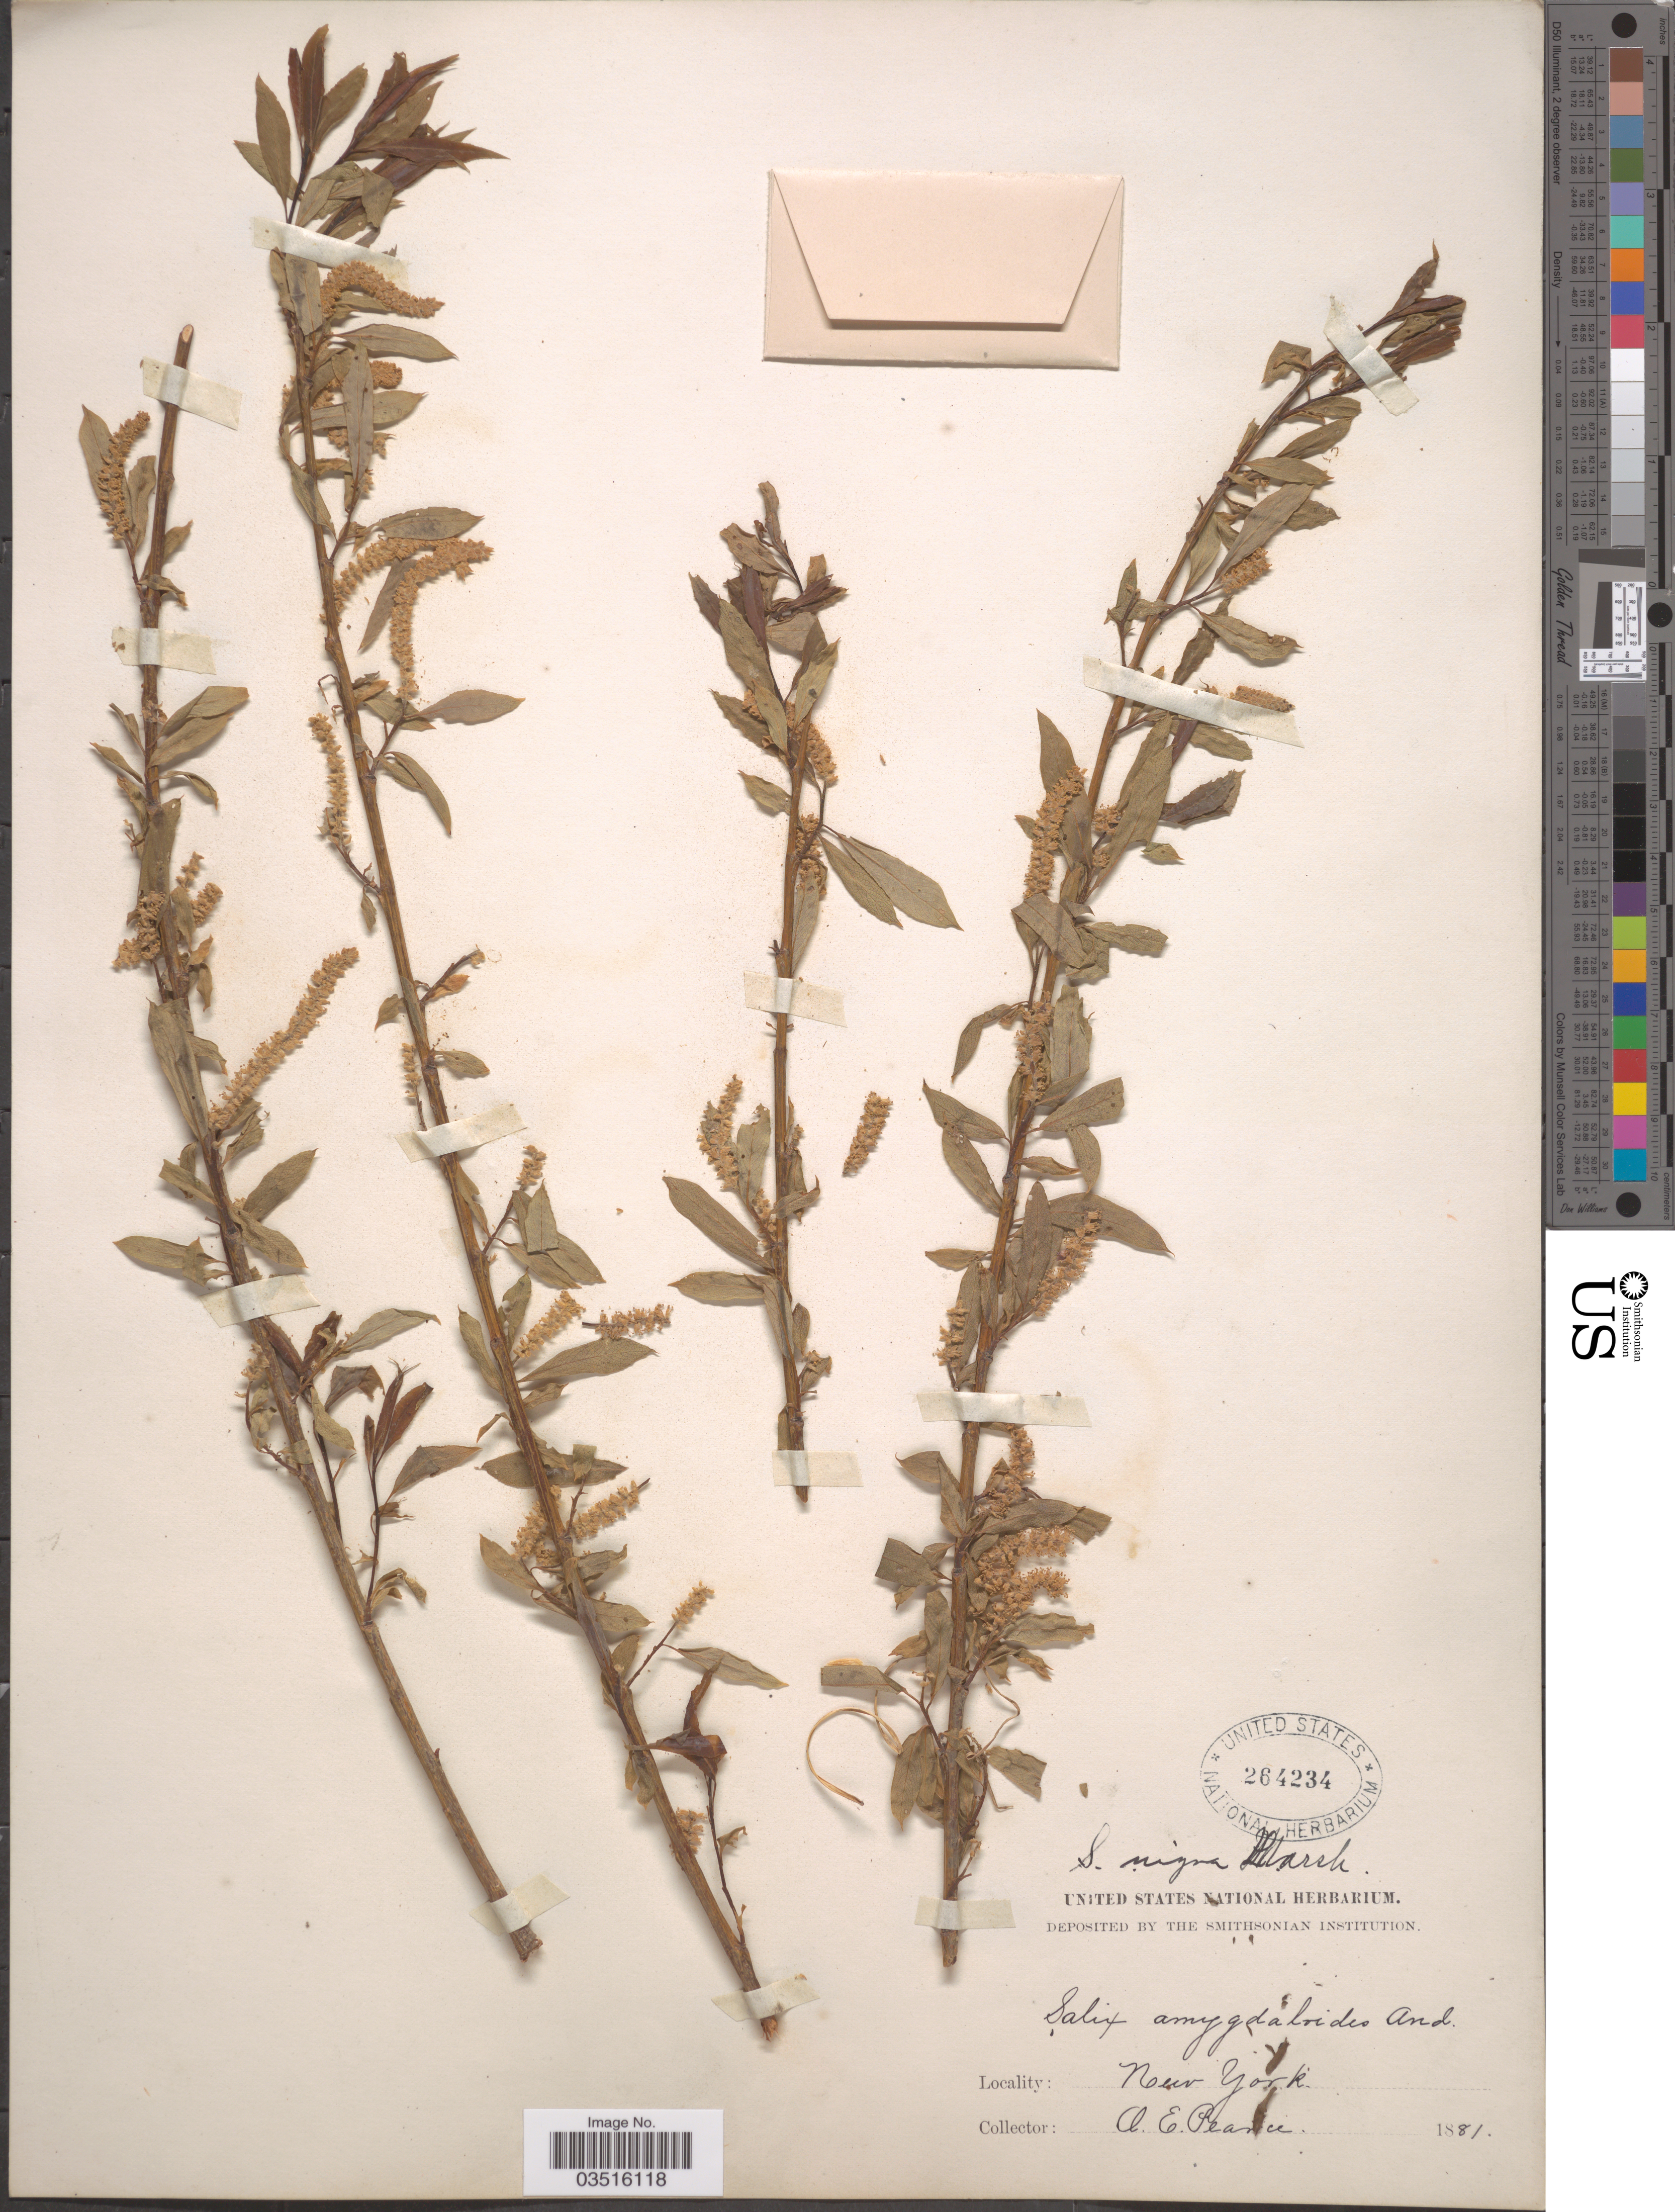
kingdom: Plantae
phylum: Tracheophyta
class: Magnoliopsida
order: Malpighiales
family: Salicaceae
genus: Salix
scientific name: Salix nigra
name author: Marshall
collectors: A. Pearce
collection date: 1881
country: United States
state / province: New York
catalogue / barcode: US 264234